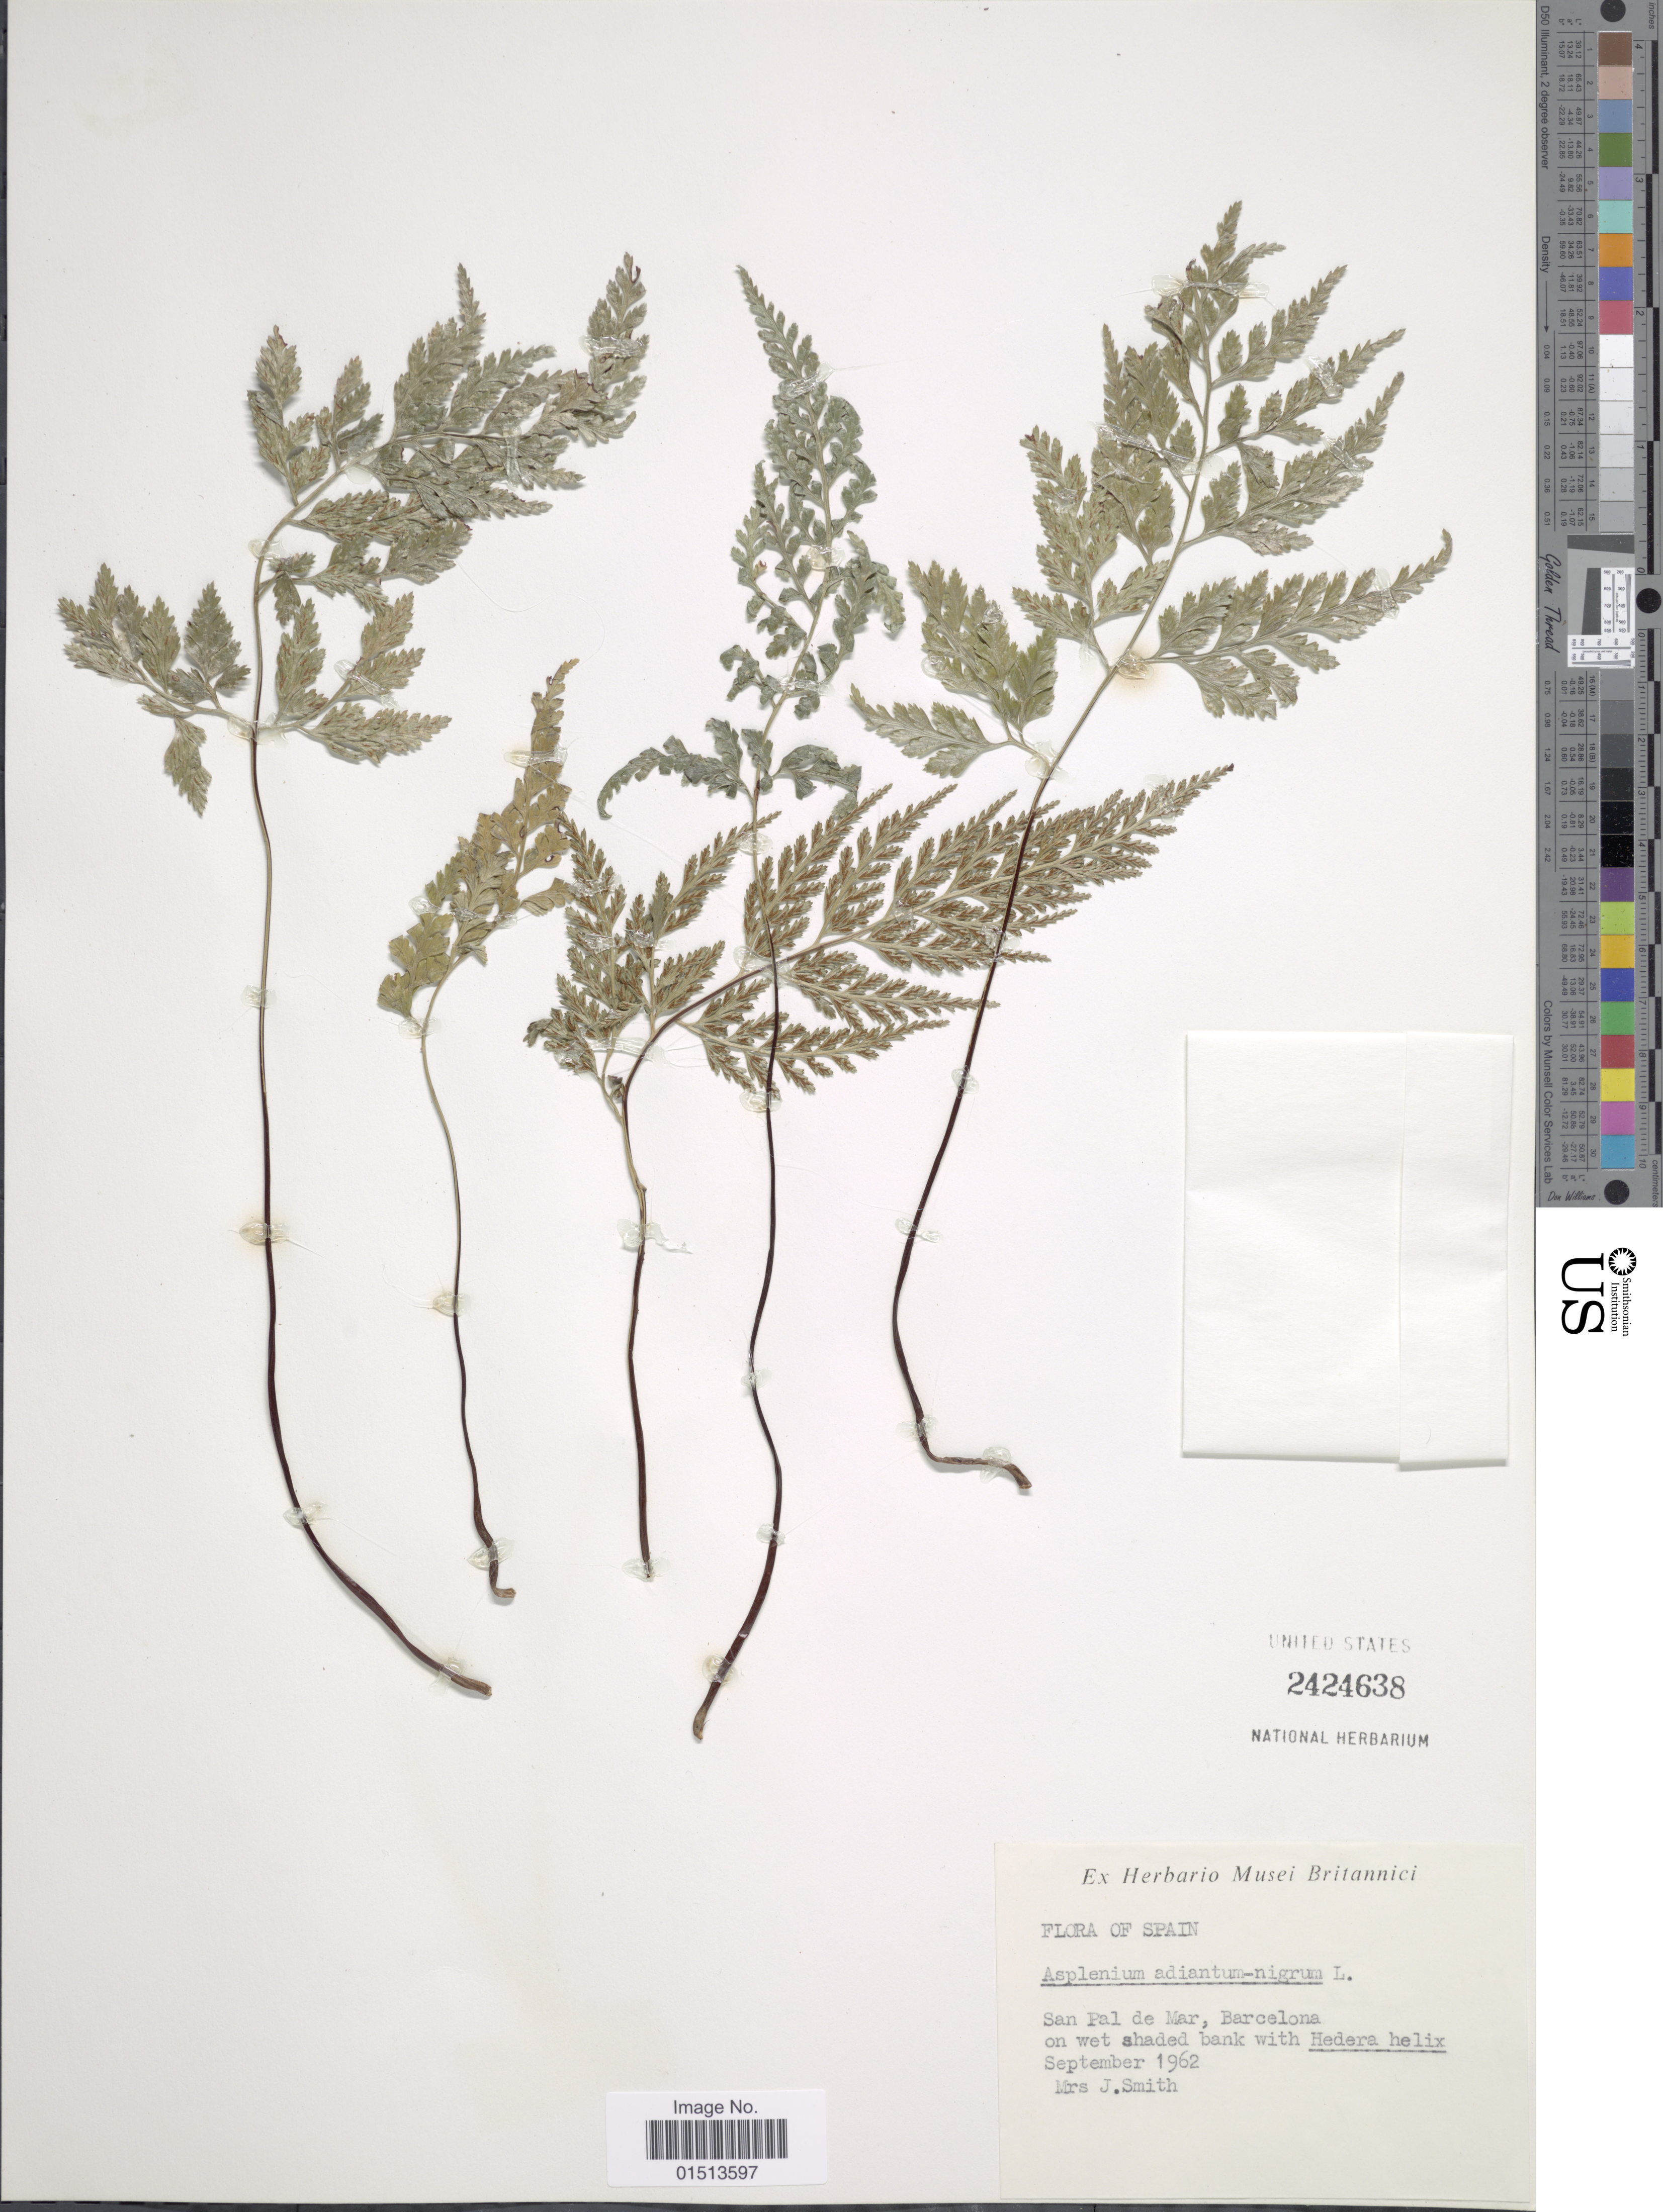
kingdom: Plantae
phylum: Tracheophyta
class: Polypodiopsida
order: Polypodiales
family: Aspleniaceae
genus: Asplenium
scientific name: Asplenium adiantum-nigrum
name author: L.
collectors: J. Smith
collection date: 1962-09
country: Spain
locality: San Pal de Mar, Barcelona on wet shaded bank with Hedera helix.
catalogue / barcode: US 2424638